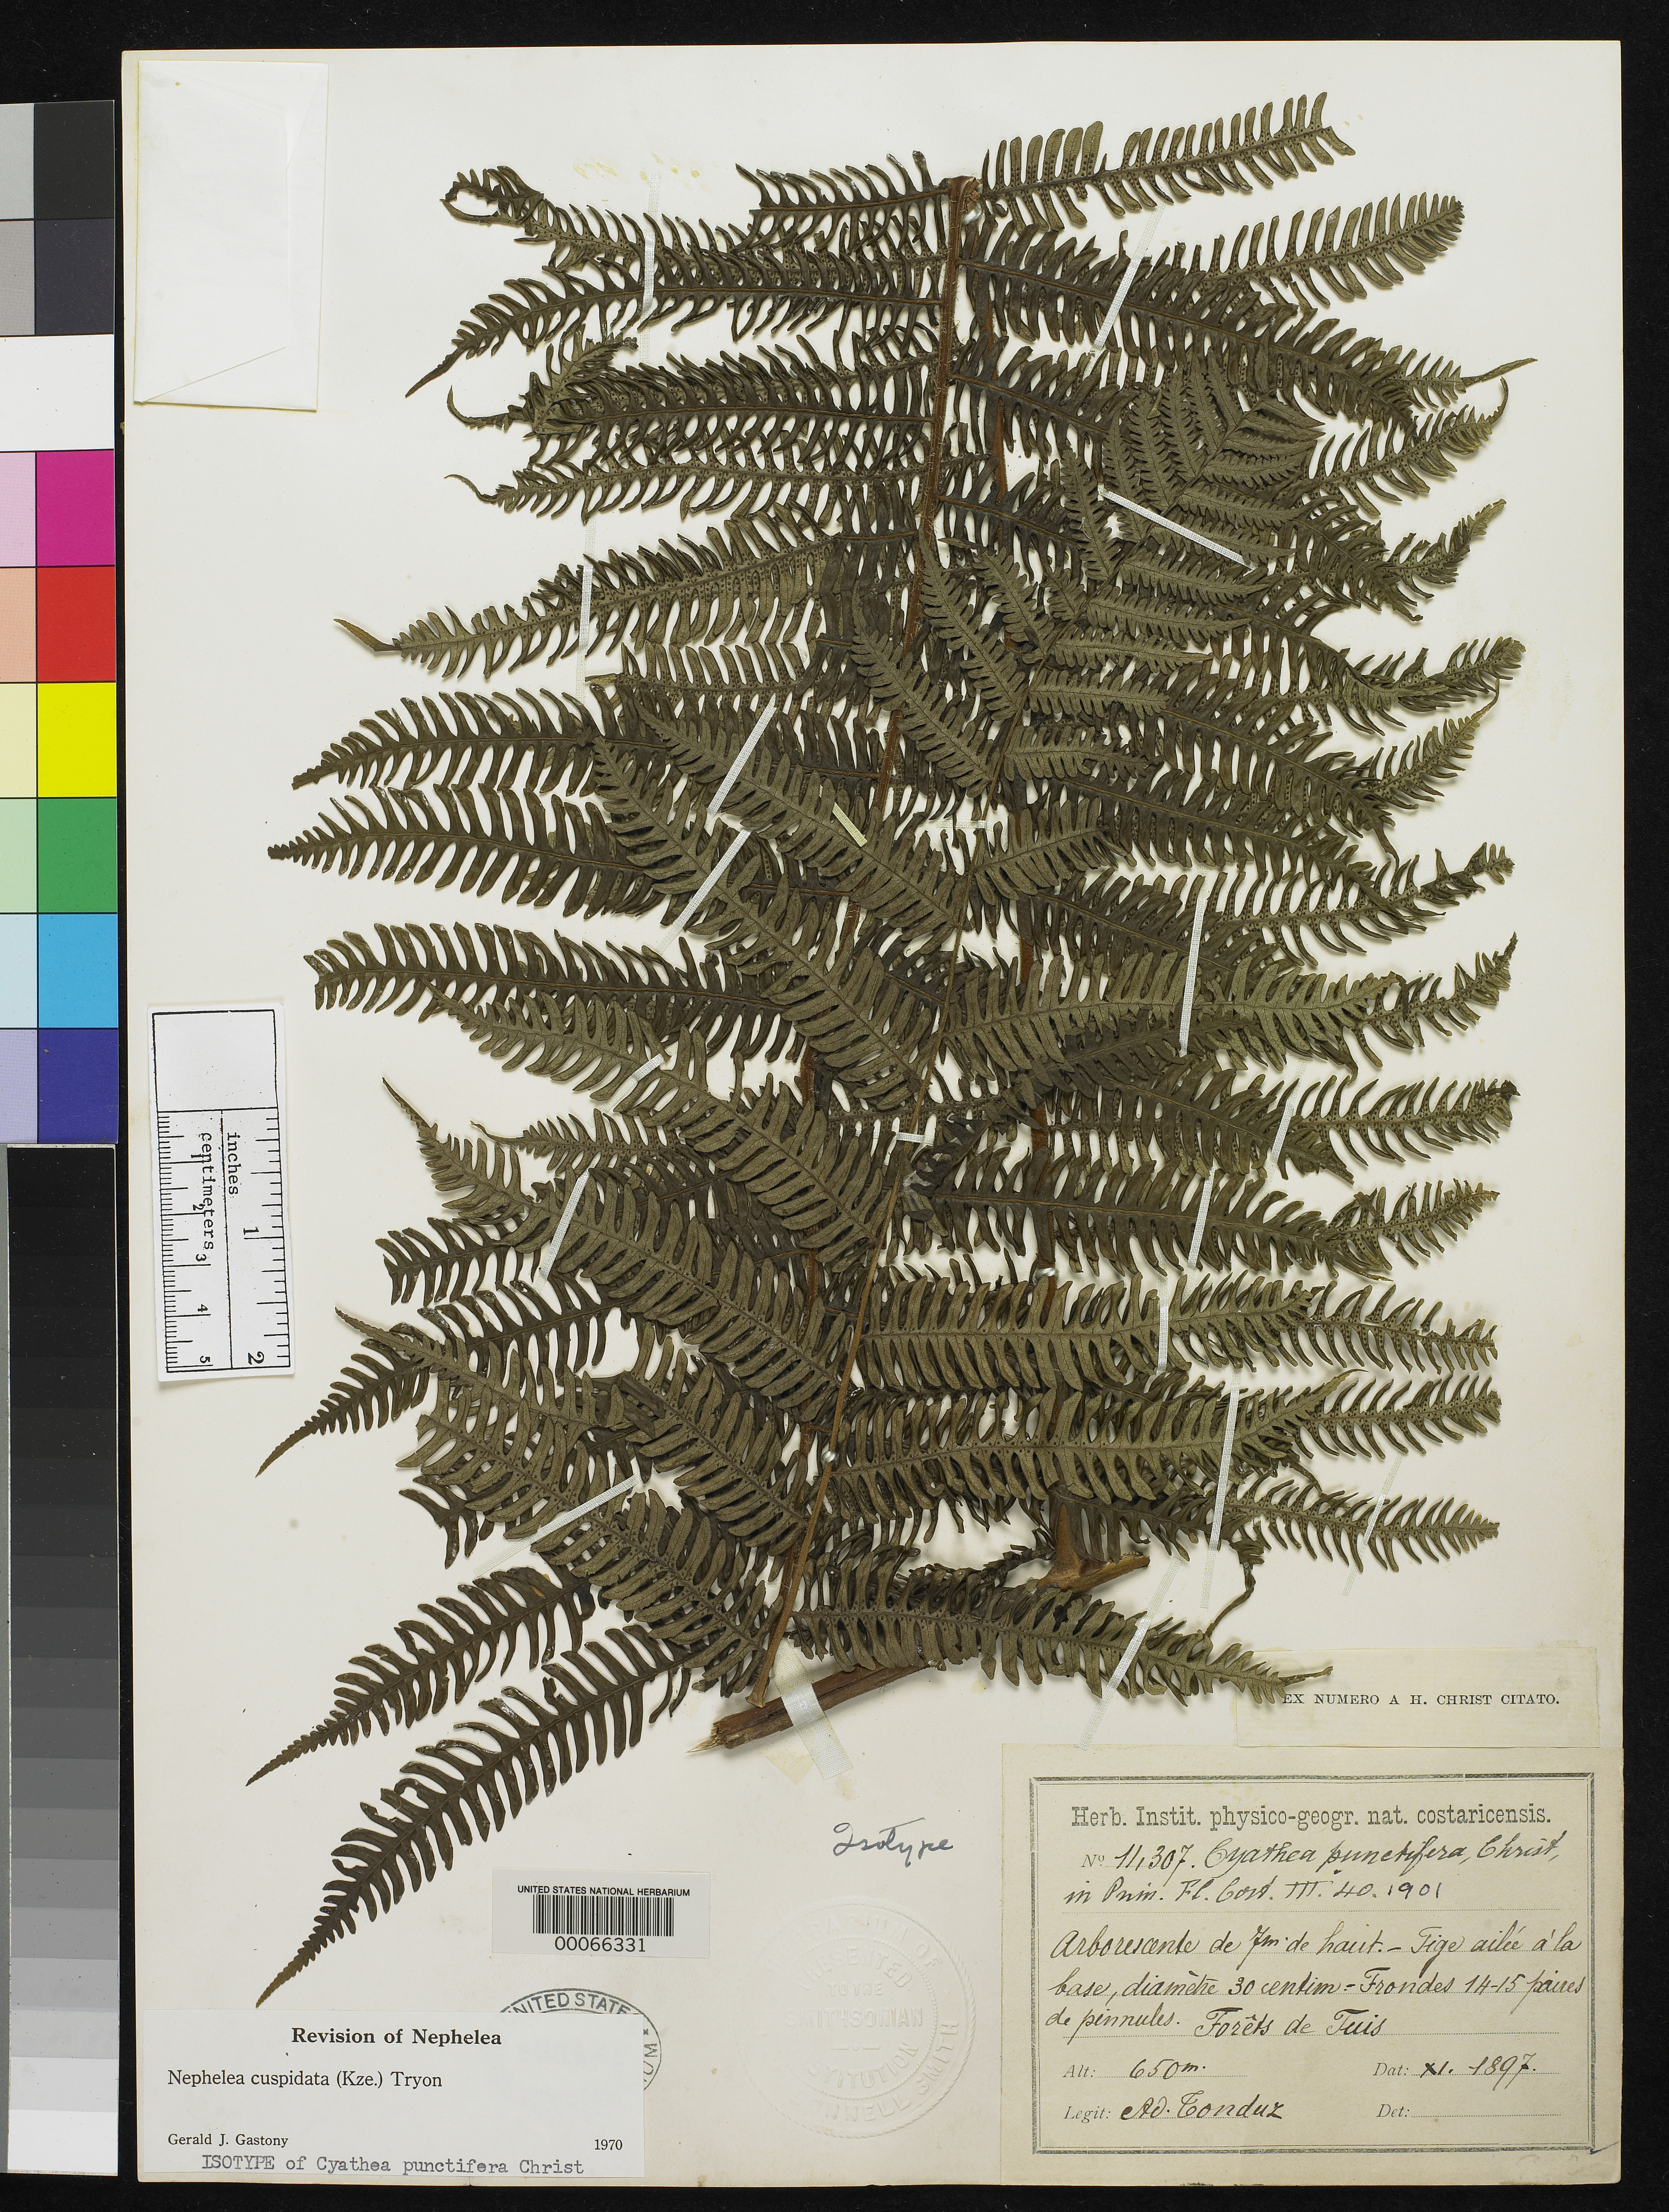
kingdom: Plantae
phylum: Tracheophyta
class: Polypodiopsida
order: Cyatheales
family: Cyatheaceae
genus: Cyathea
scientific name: Cyathea punctifera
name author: Christ in Pittier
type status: Isotype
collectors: A. Tonduz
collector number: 11307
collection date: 1900-04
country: Costa Rica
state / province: Guanacaste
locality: forets de Nicoya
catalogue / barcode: US 830432